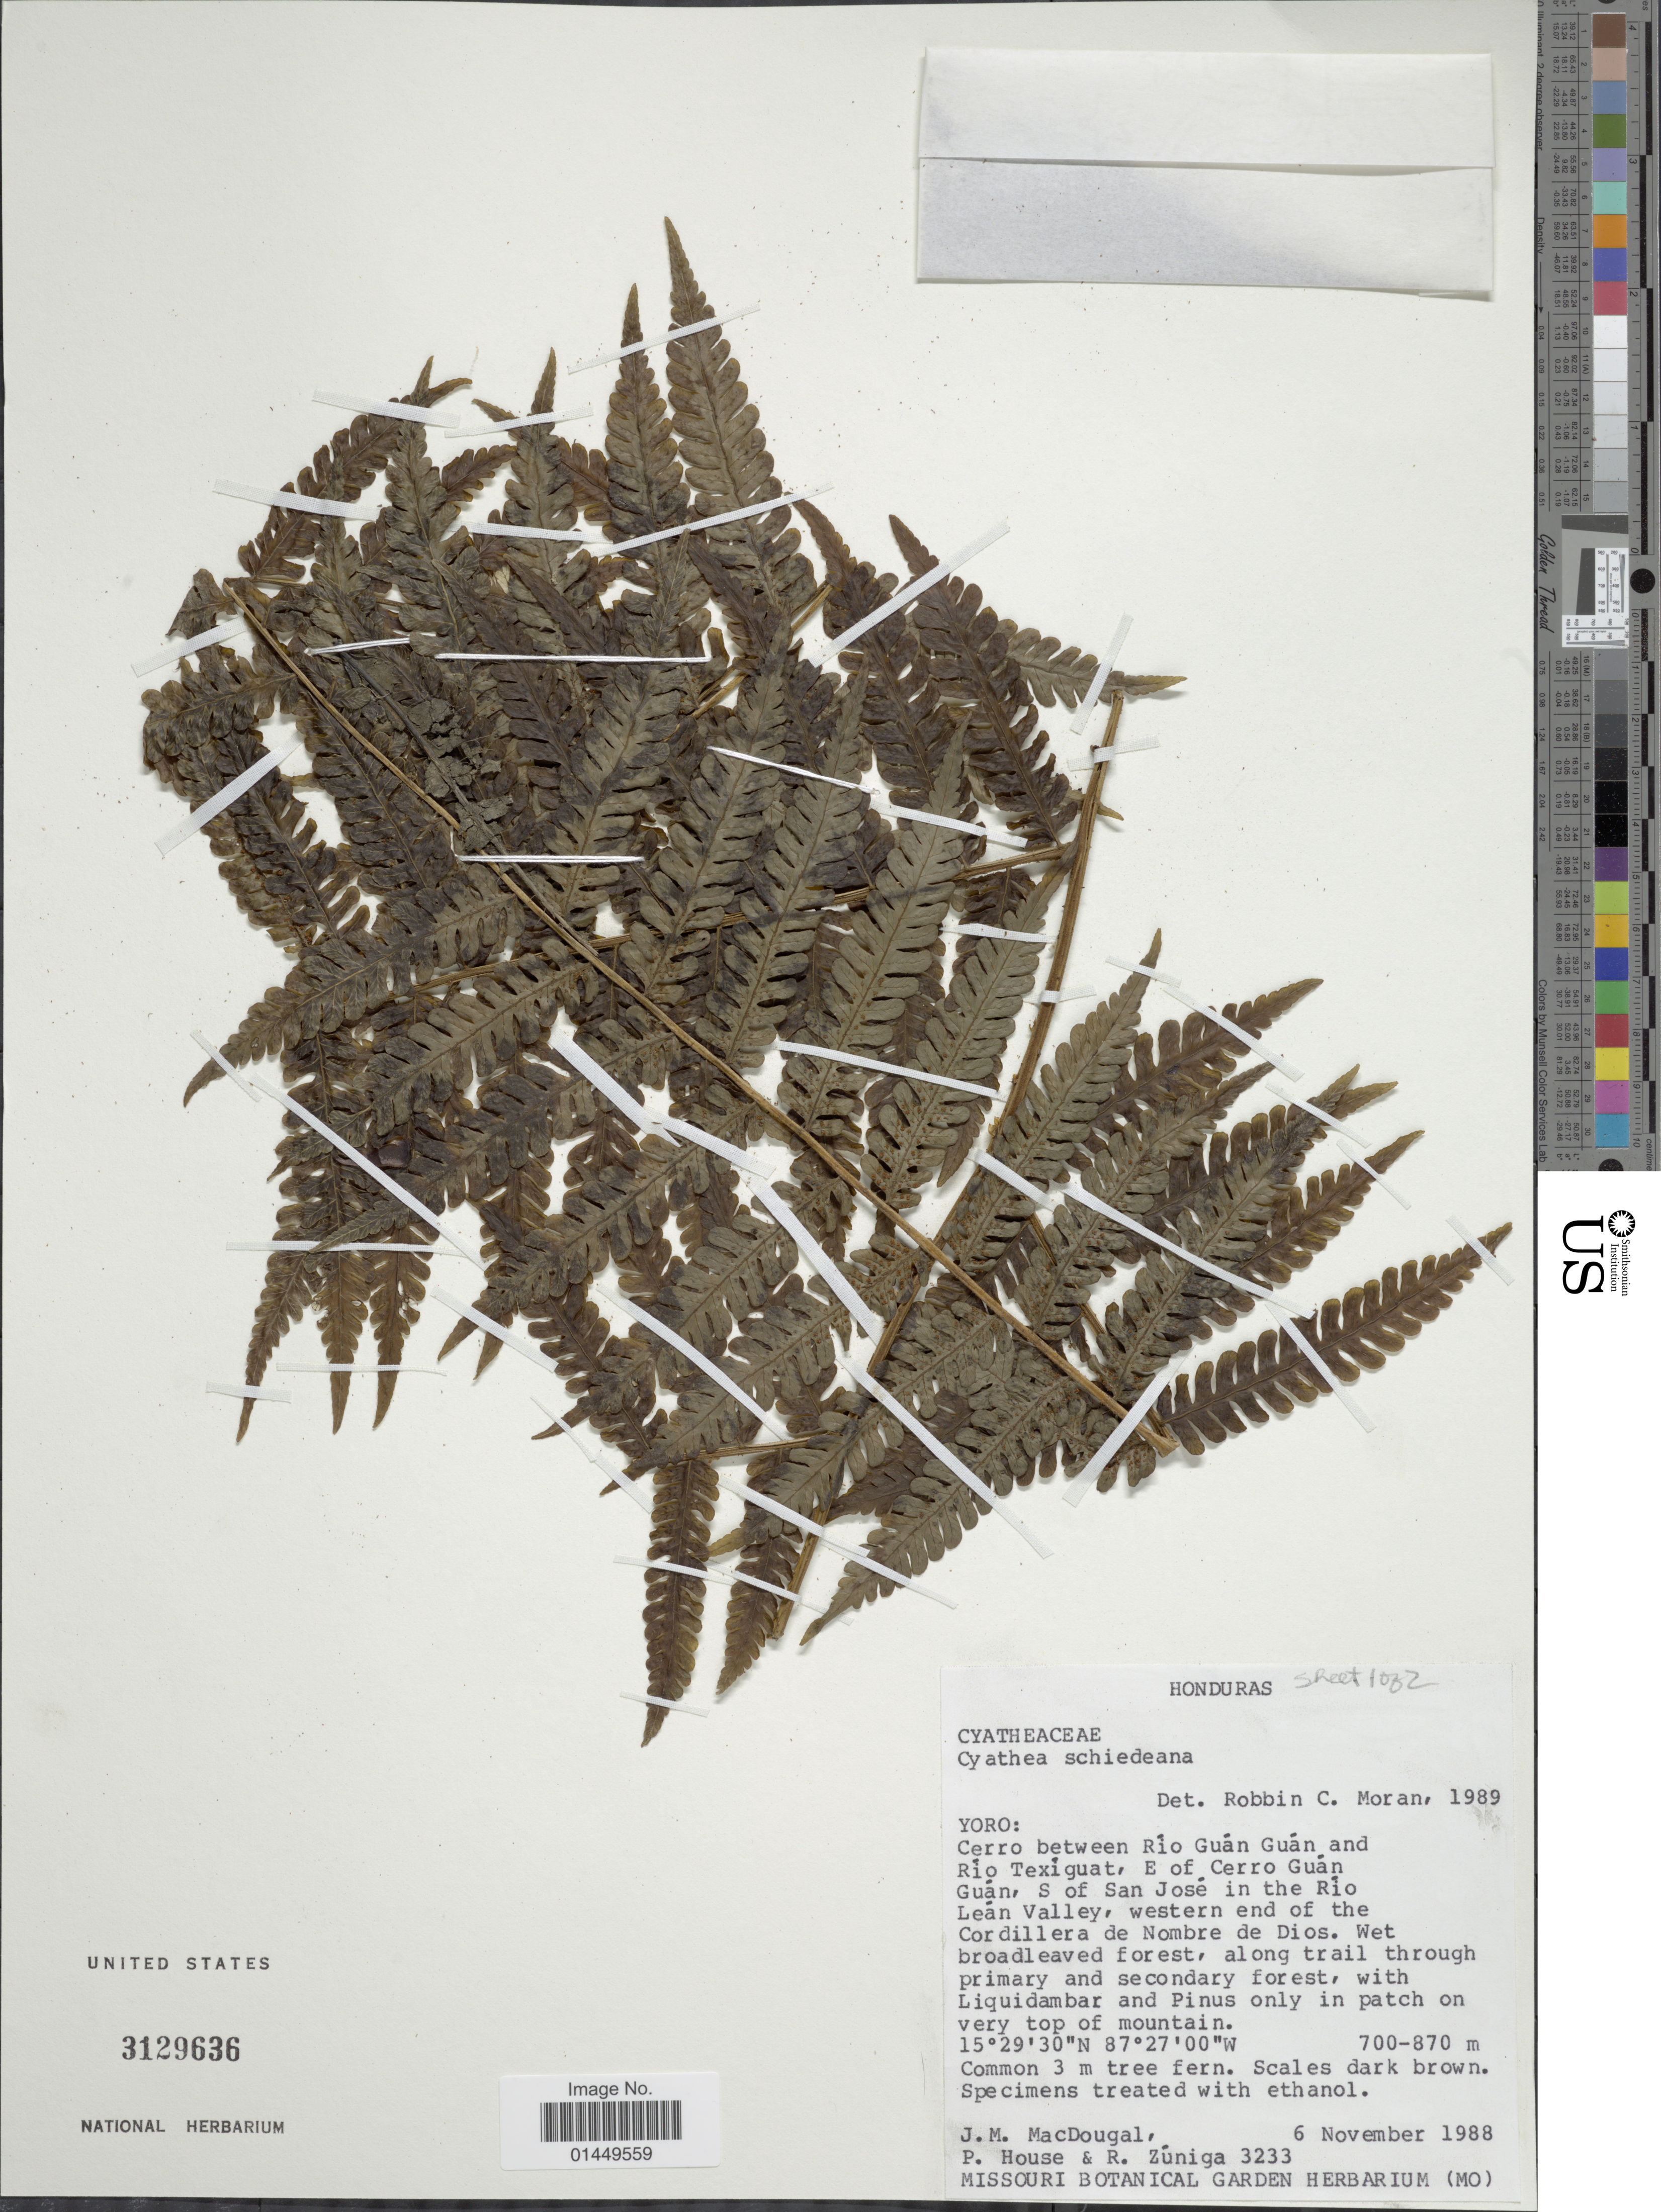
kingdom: Plantae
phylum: Tracheophyta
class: Polypodiopsida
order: Cyatheales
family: Cyatheaceae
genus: Cyathea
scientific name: Cyathea schiedeana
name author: (C. Presl) Domin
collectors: J. M. MacDougal, P. House & R. Zuniga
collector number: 3233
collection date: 1988-11-06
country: Honduras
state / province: Yoro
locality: Yoro: Cerro between Rio Guan Guan and Rio Texiguat, E of Cerro Guan Guan, S of San Jose in the Rio Lean Valley, western end of the Cordillera de Nombre de Dios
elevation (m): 700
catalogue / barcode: US 3129636